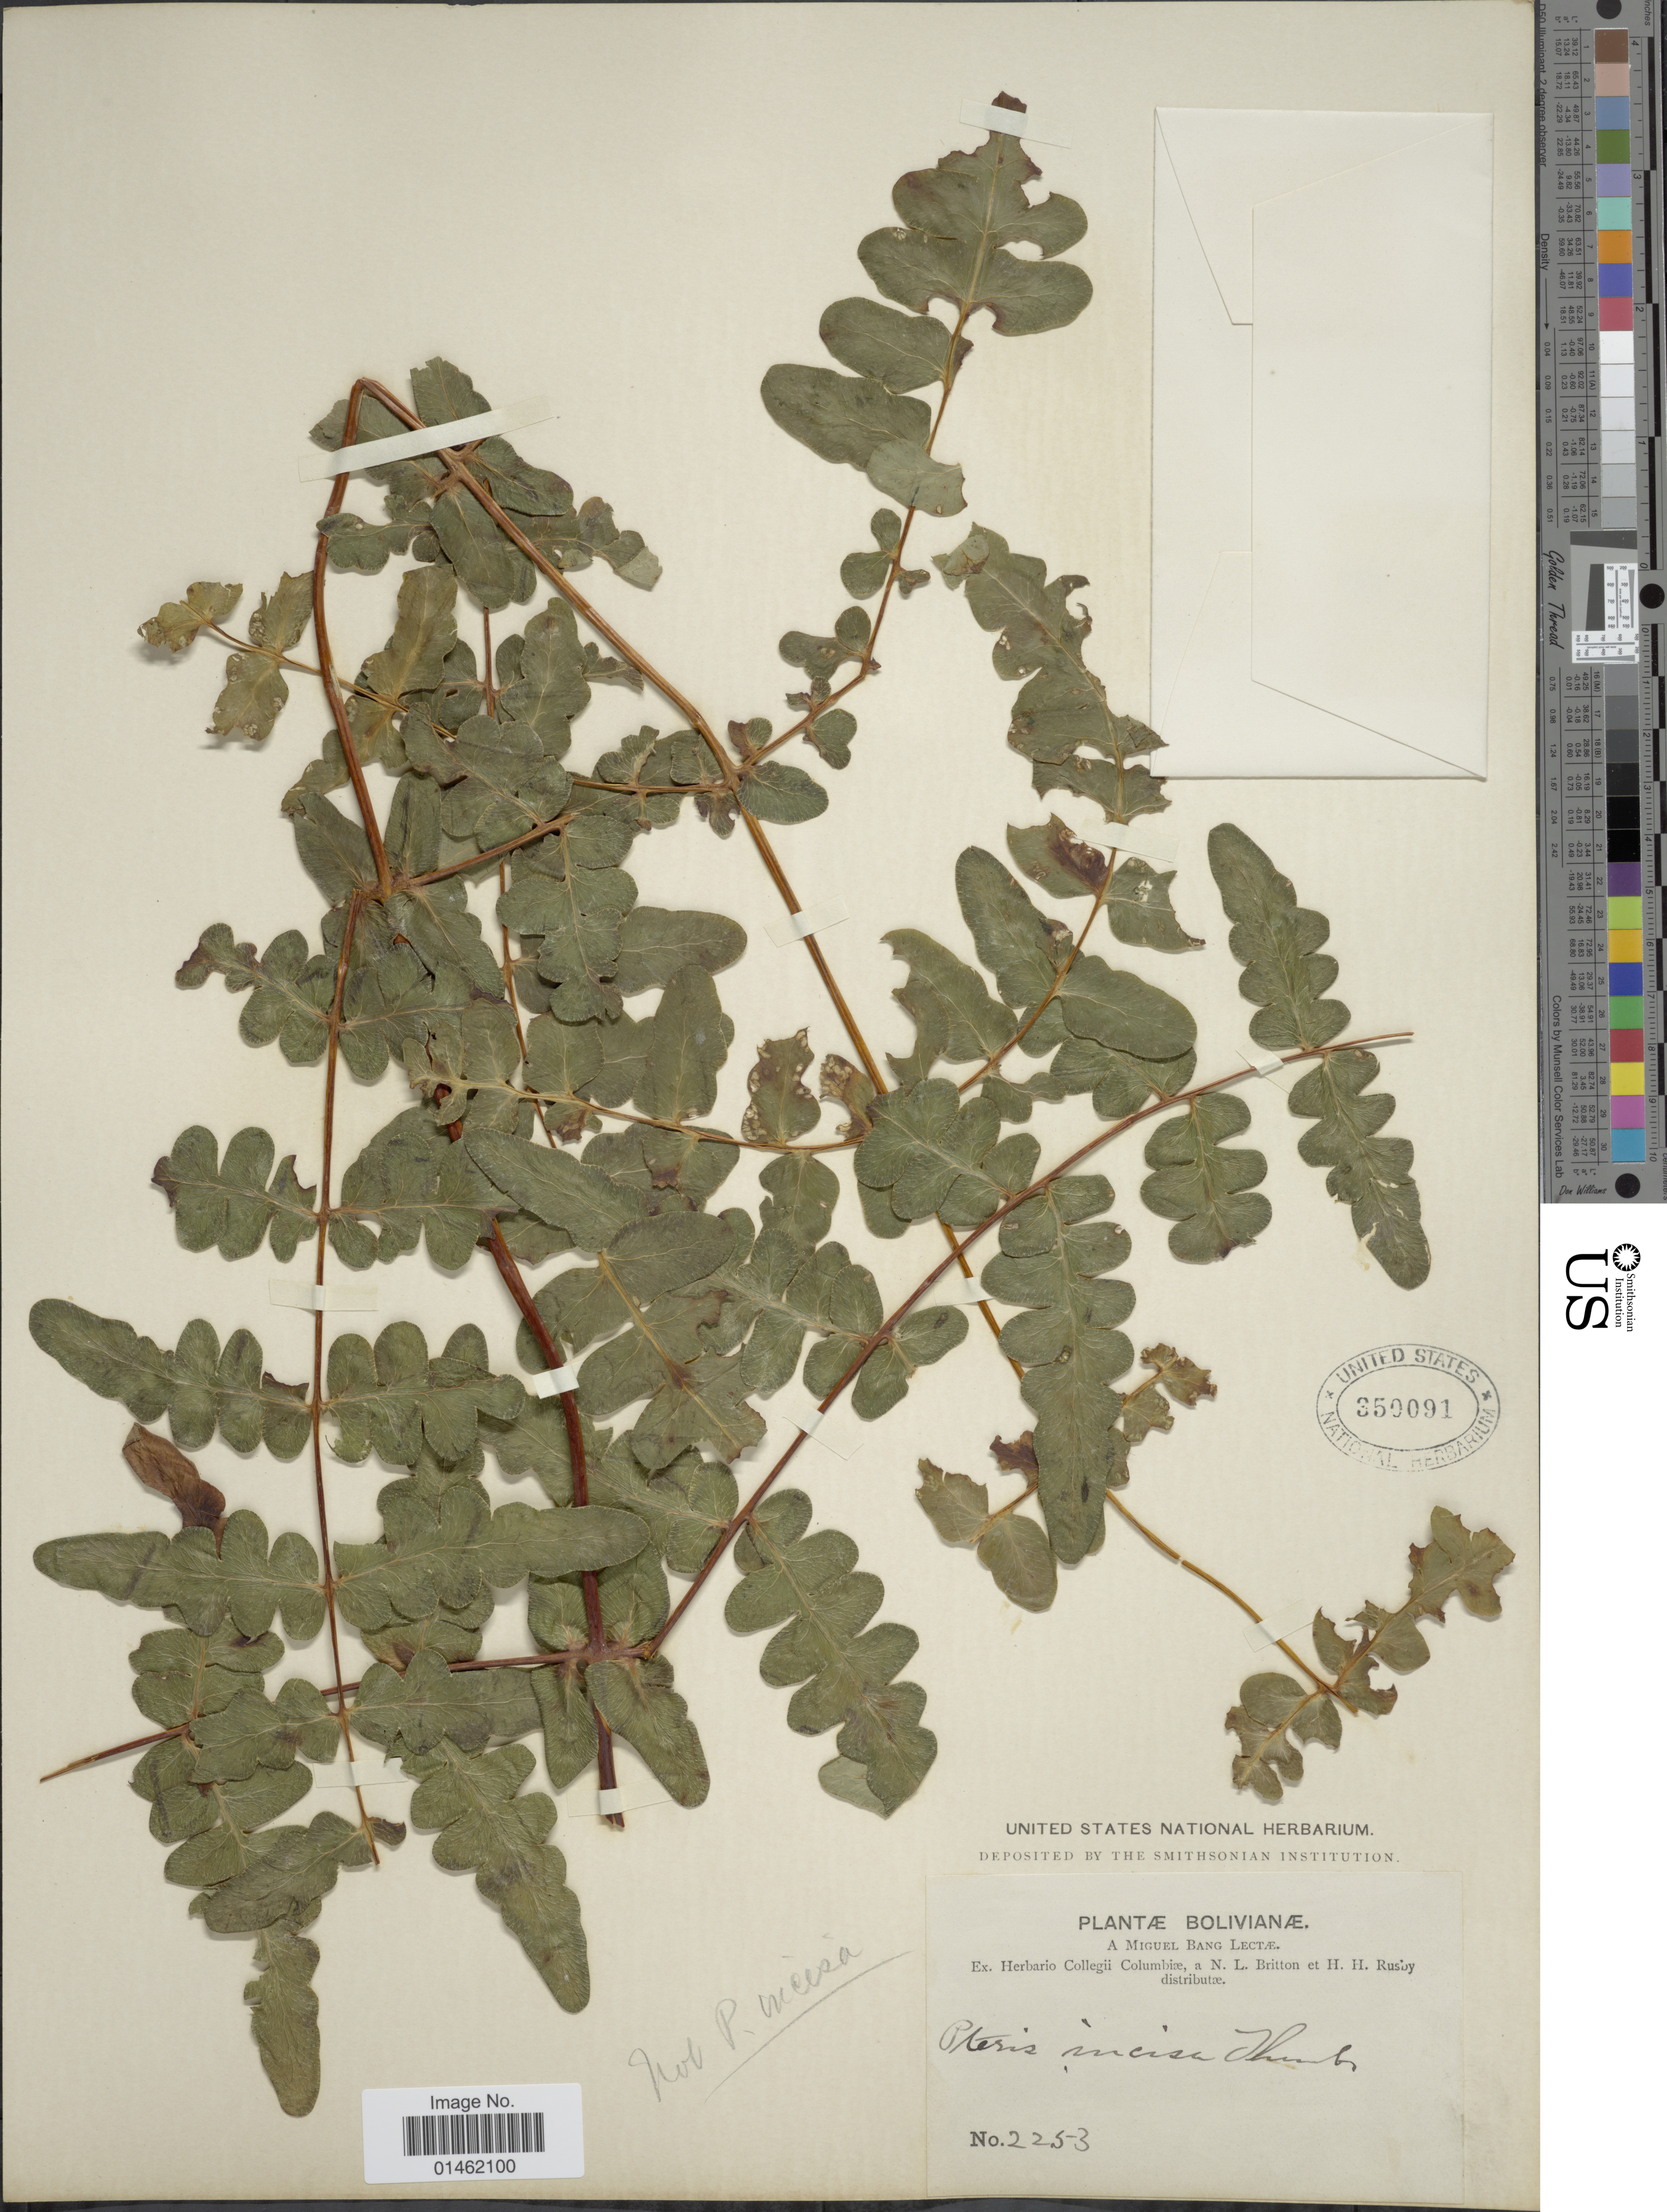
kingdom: Plantae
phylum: Tracheophyta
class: Polypodiopsida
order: Polypodiales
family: Dennstaedtiaceae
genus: Histiopteris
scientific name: Histiopteris incisa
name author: (Thunb.) J. Sm.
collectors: M. Bang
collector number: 2253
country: Bolivia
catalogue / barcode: US 350091